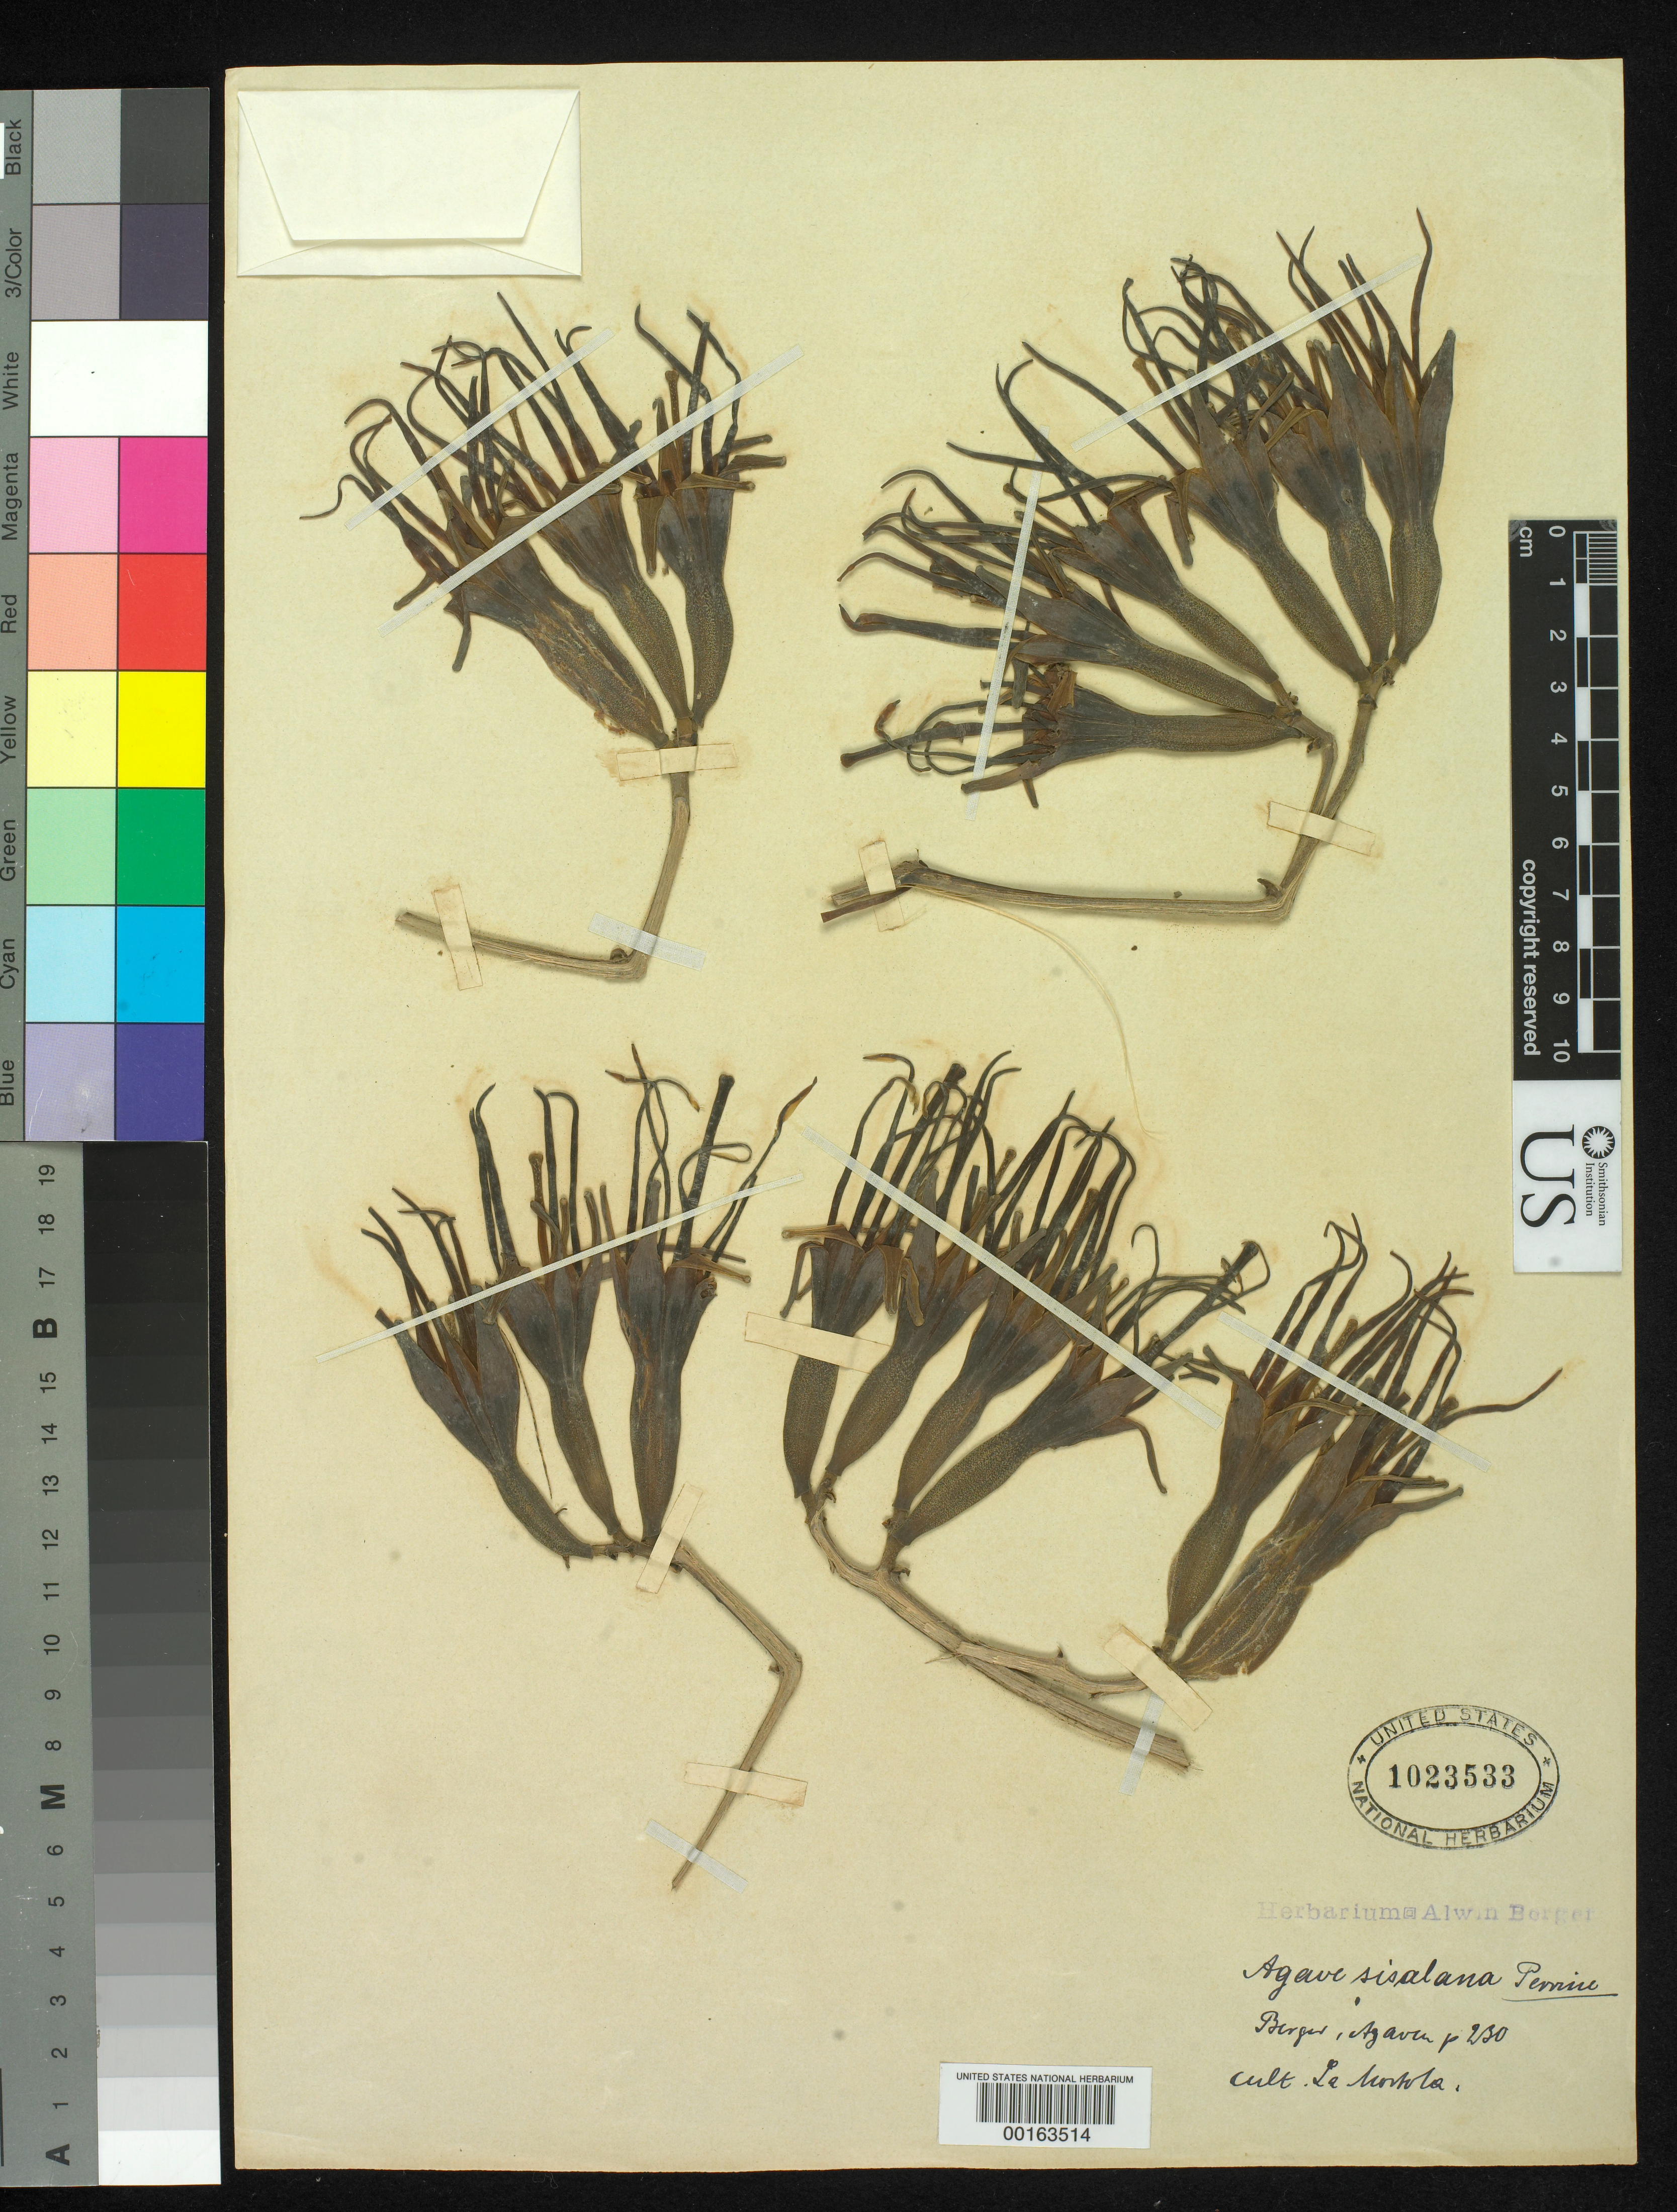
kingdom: Plantae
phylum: Tracheophyta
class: Liliopsida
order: Asparagales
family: Asparagaceae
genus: Agave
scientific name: Agave sisalana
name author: Perrine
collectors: ex herb. A. Berger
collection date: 1909-06-02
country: Mexico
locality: Cultivated at La Mortola, Italy.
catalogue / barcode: US 1023533